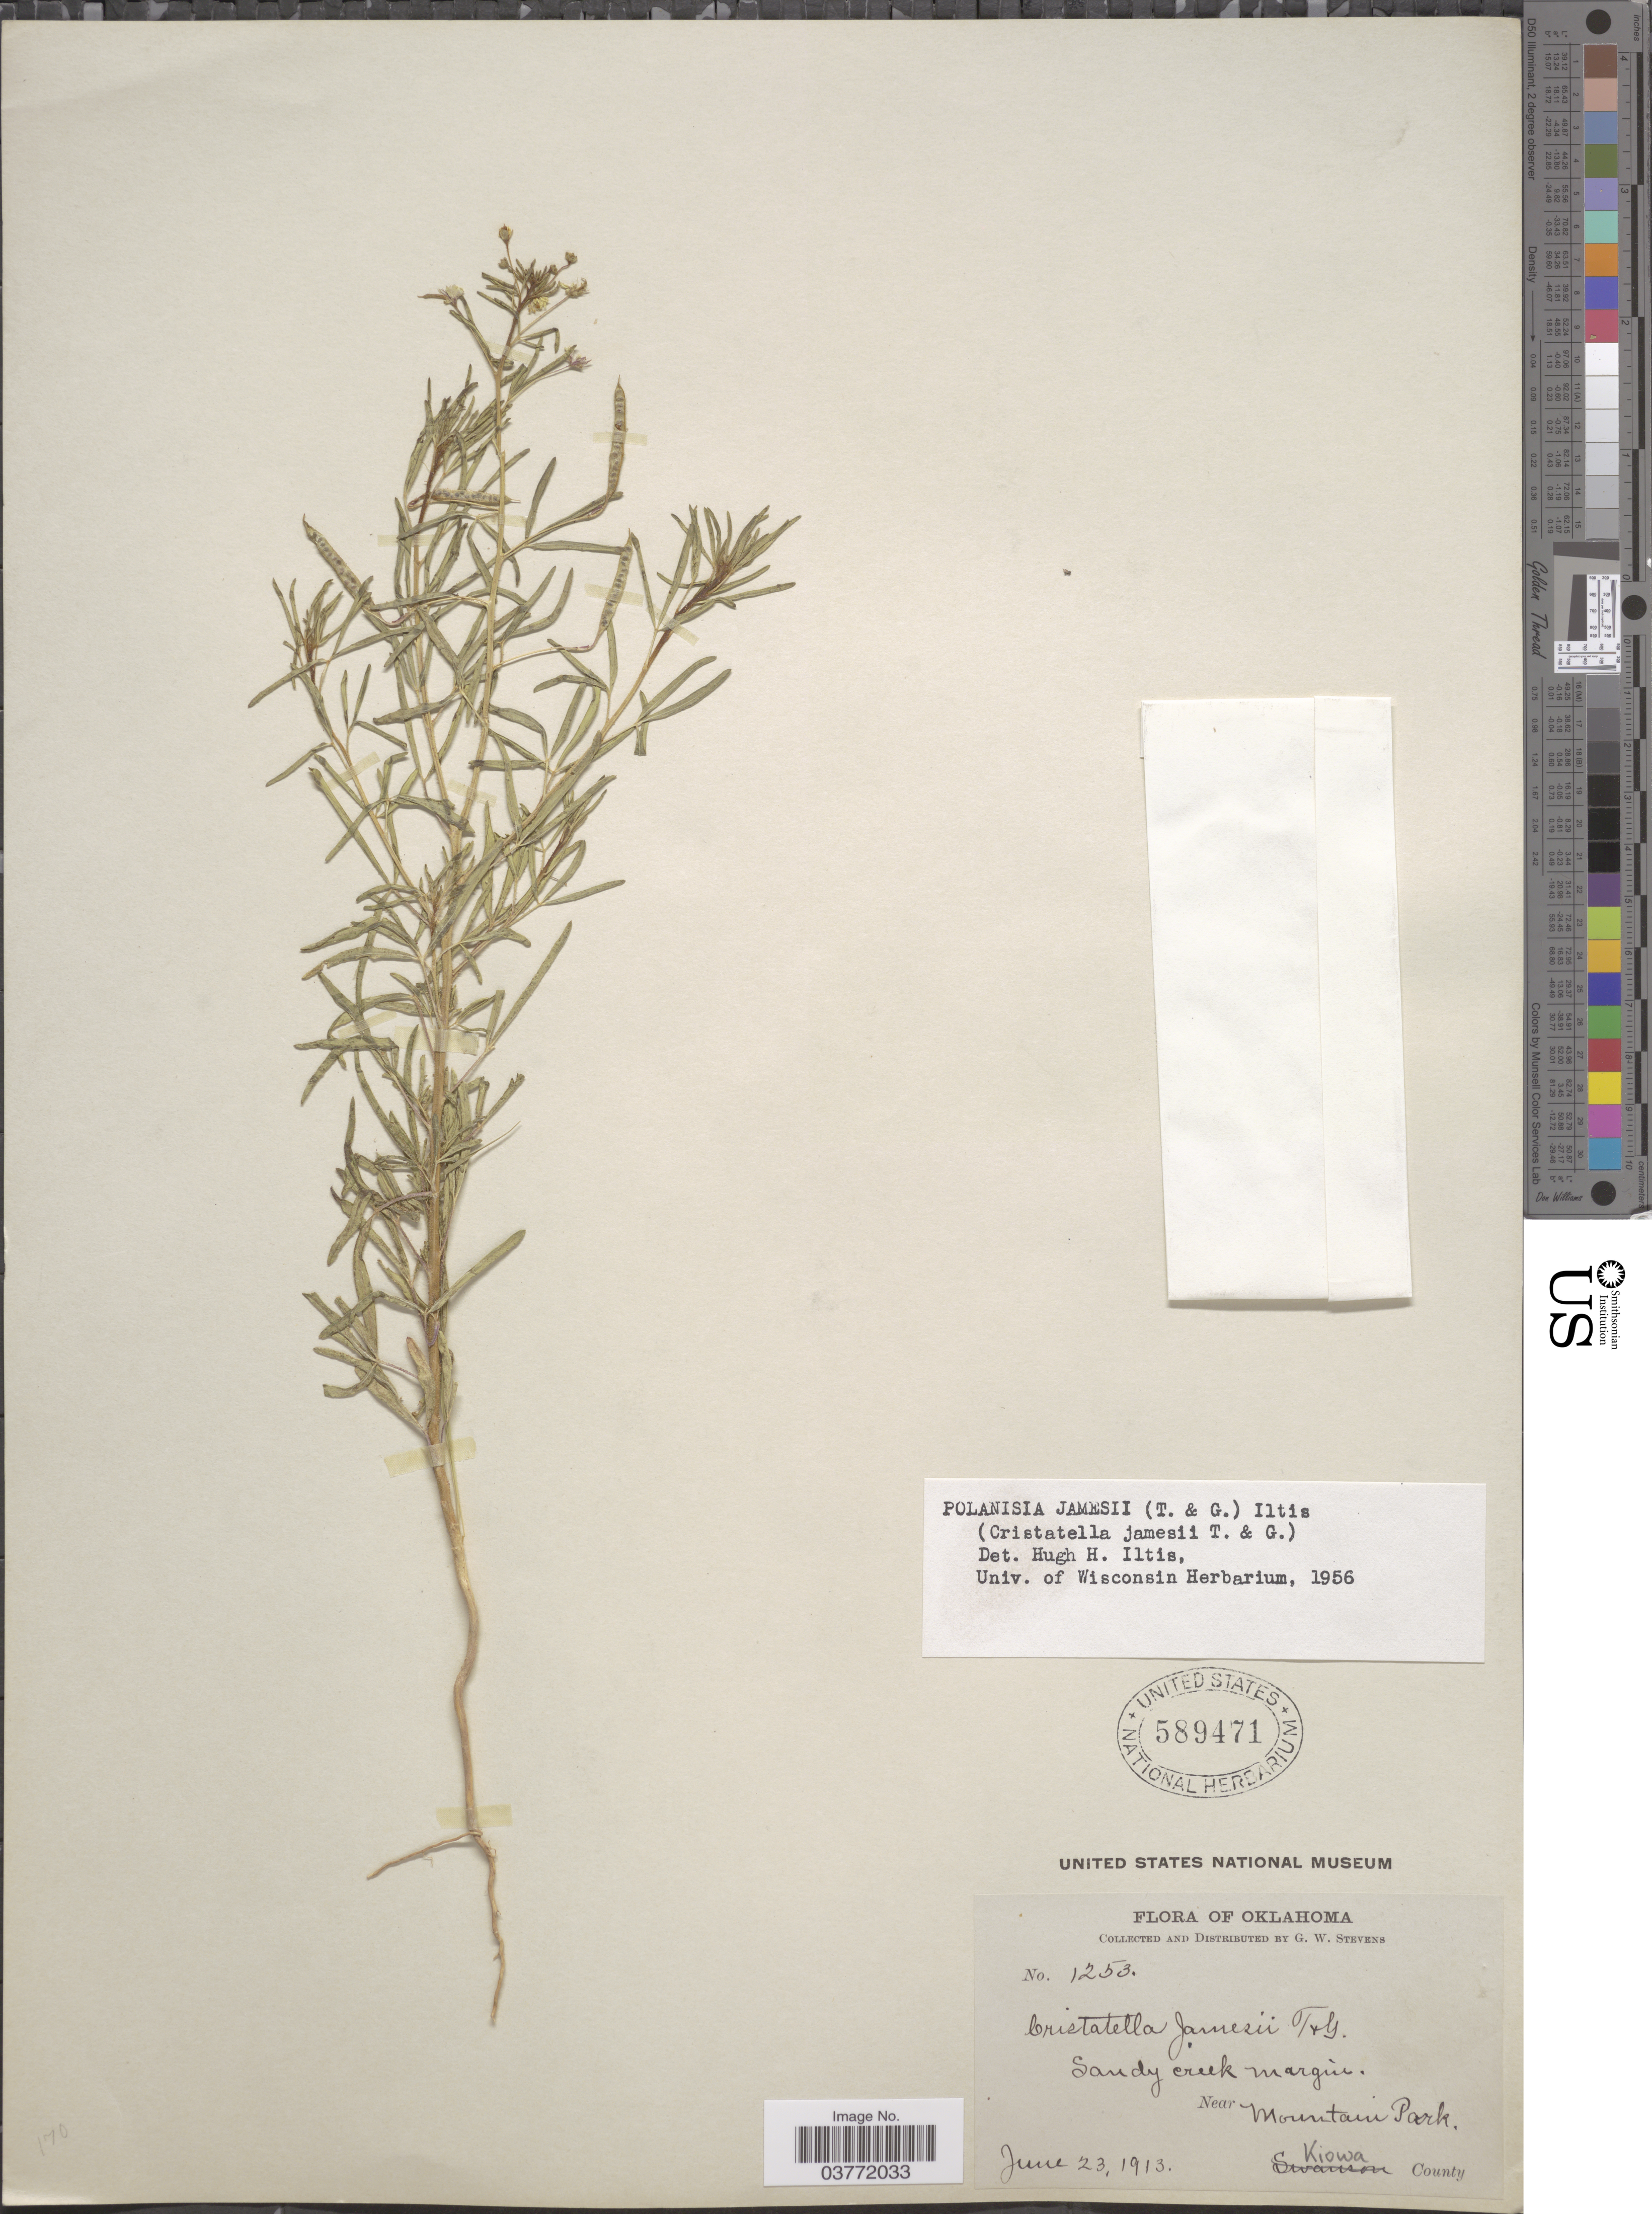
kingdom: Plantae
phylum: Tracheophyta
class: Magnoliopsida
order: Brassicales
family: Cleomaceae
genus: Polanisia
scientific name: Polanisia jamesii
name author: (Torr. & A. Gray) Iltis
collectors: G. W. Stevens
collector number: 1253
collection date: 1913-06-23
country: United States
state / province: Oklahoma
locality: Sandy creek margin. Near Mountain Park. Kiowa County.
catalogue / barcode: US 589471